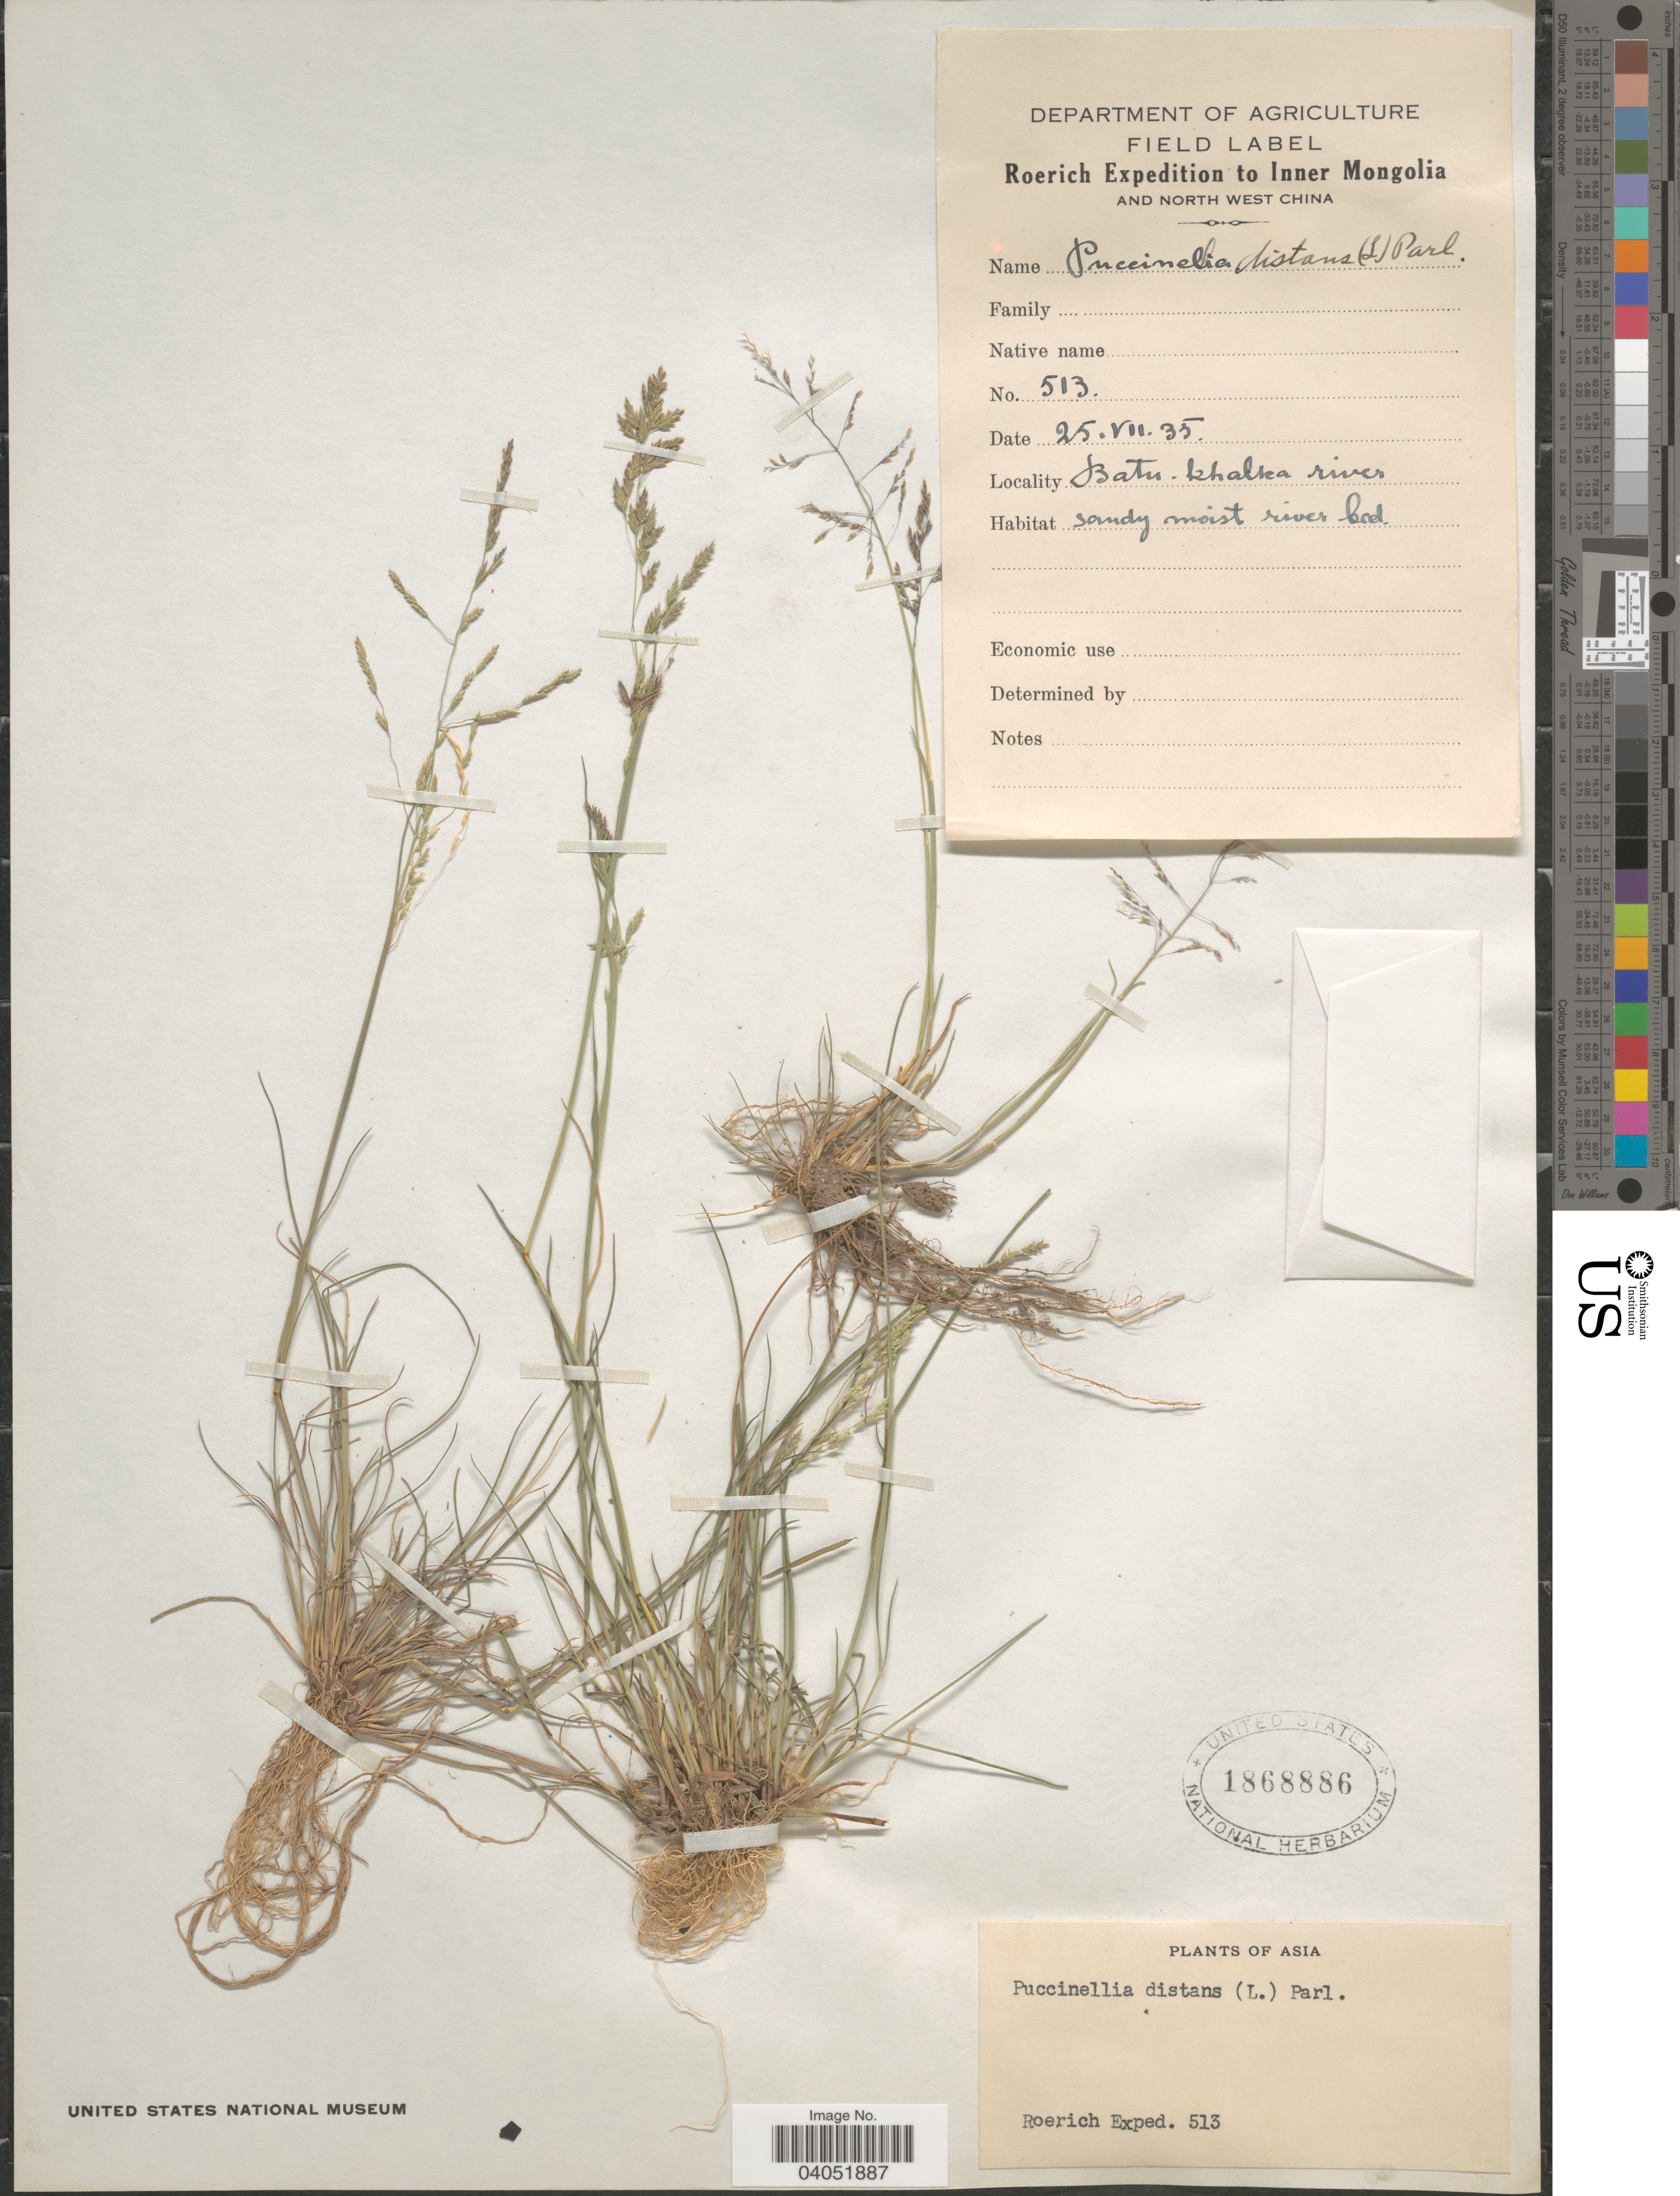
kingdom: Plantae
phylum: Tracheophyta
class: Liliopsida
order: Poales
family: Poaceae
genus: Puccinellia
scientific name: Puccinellia distans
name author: (Jacq.) Parl.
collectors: Roerich Expedition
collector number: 513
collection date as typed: Transcribed d/m/y: 25/7/35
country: China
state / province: Nei Monggol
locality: Inner Mongolia and North West China. Batu-khalka river.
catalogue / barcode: US 1868886